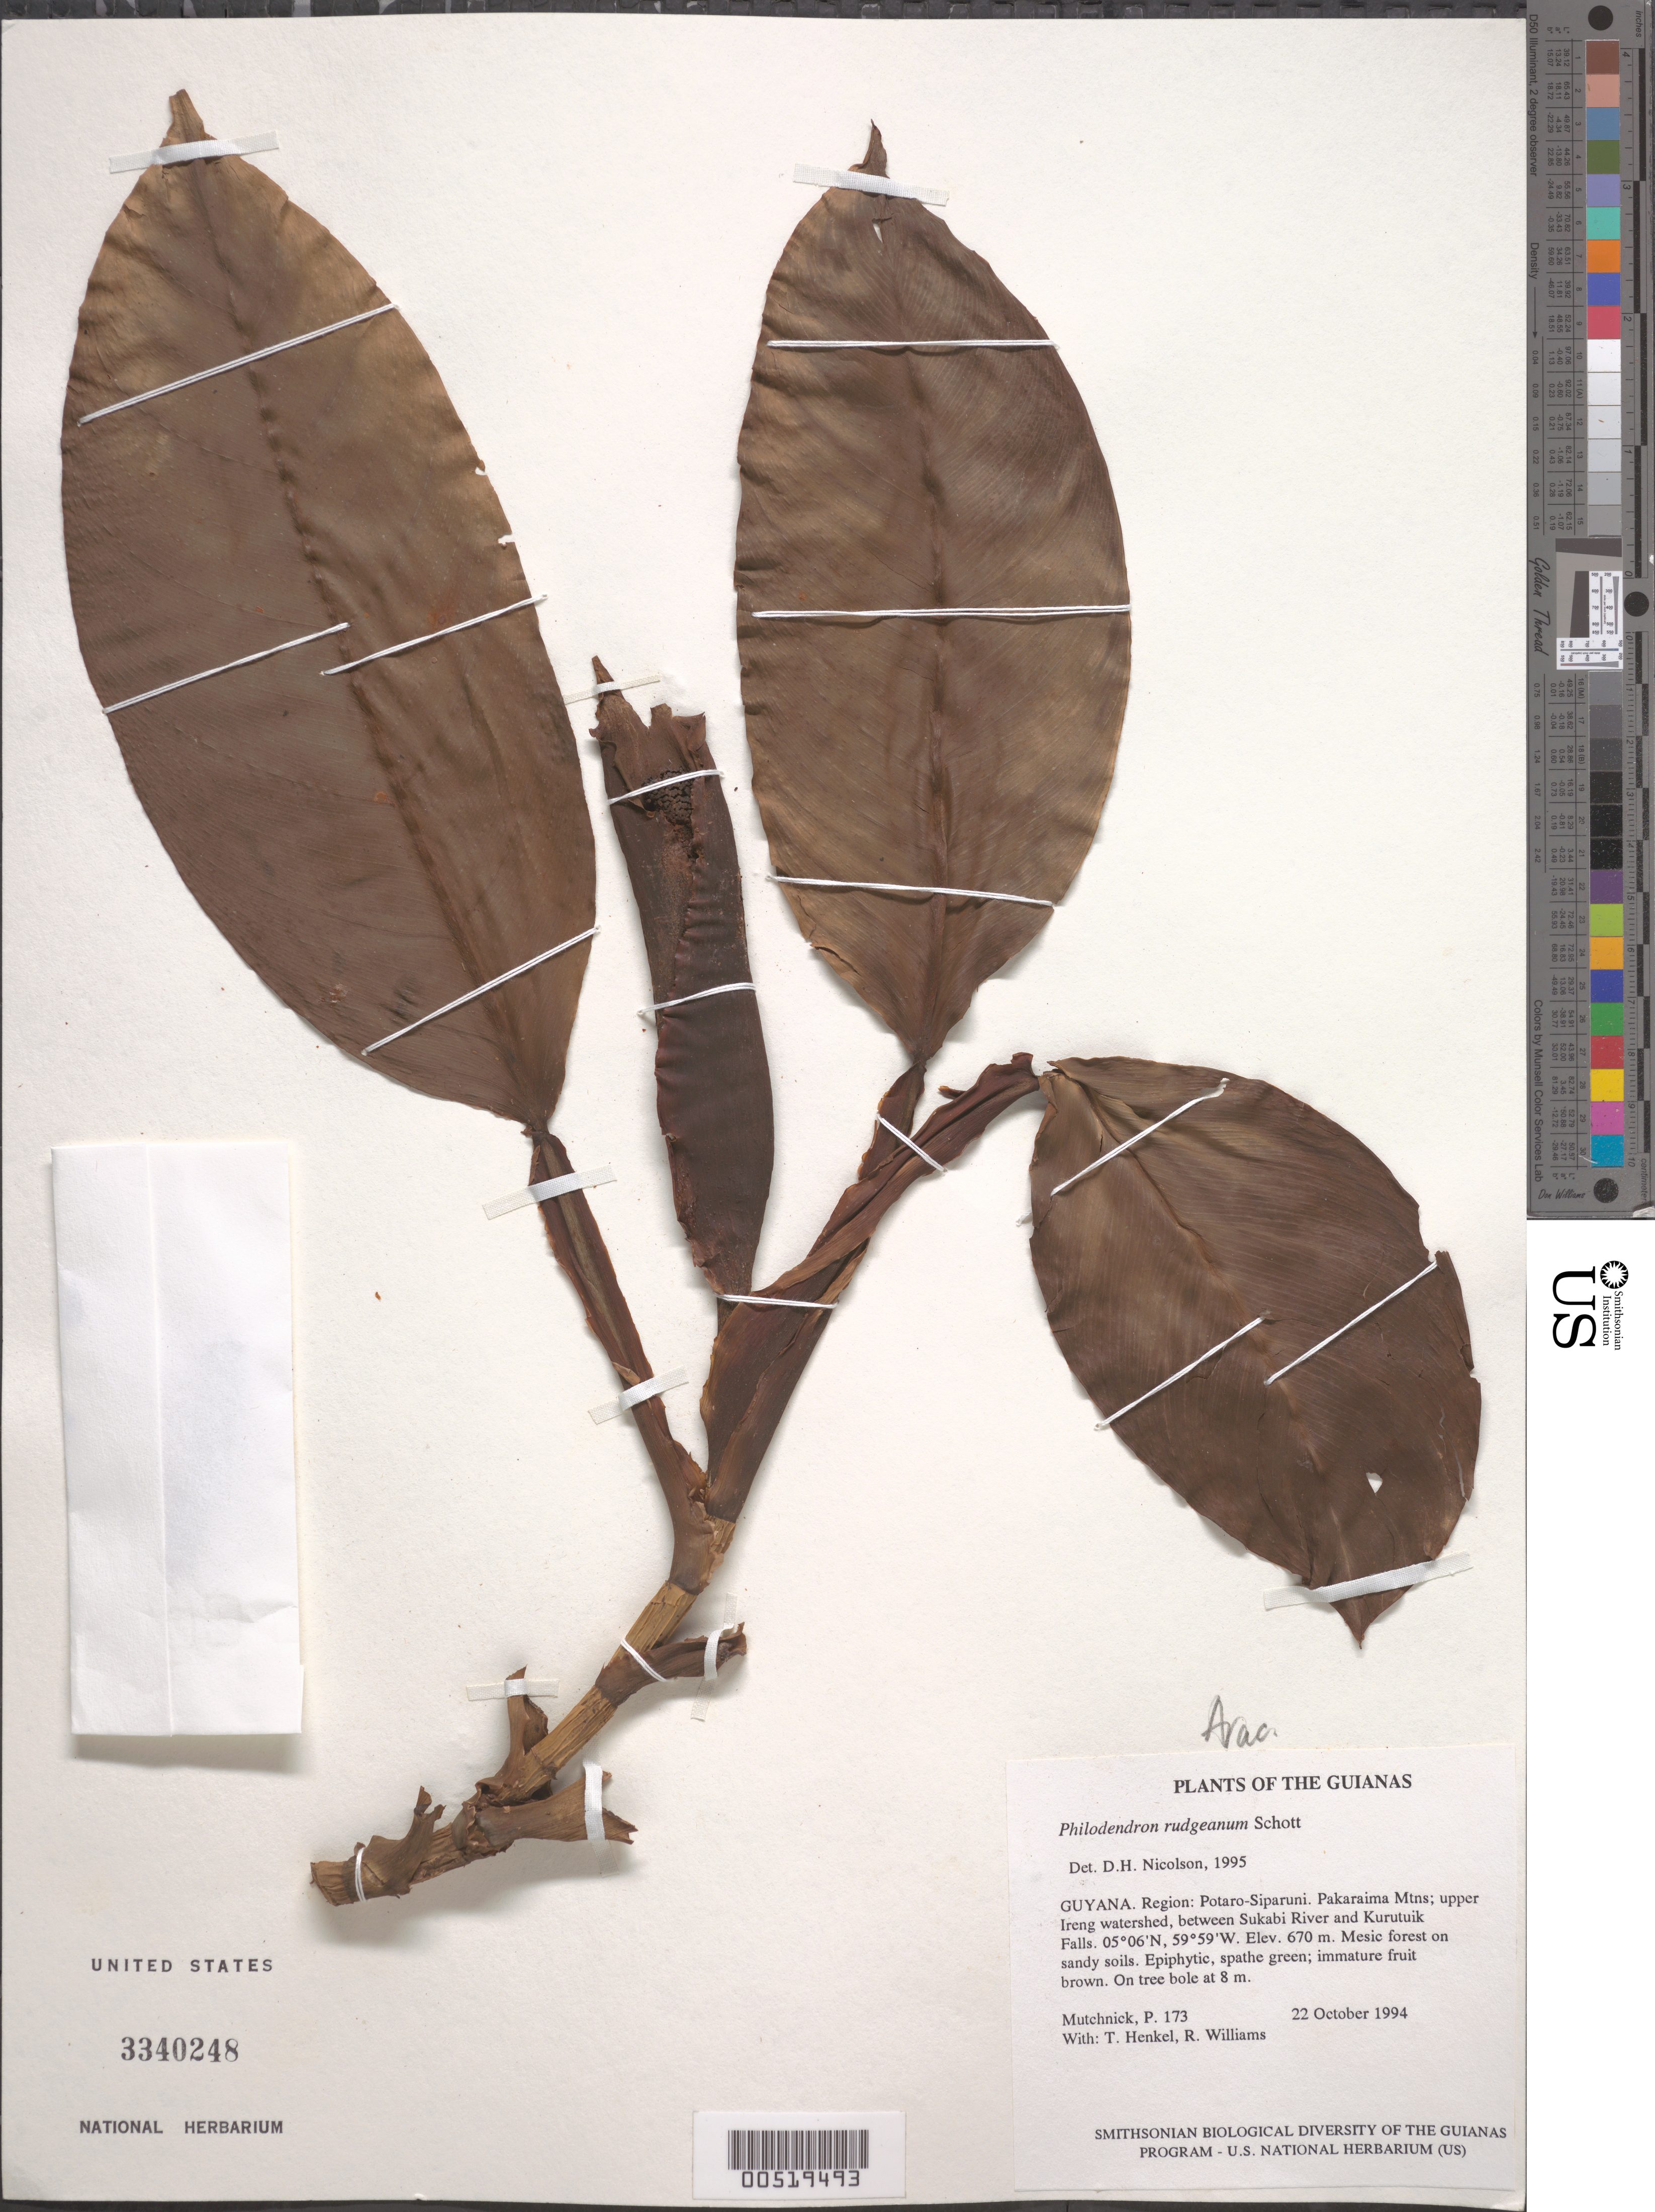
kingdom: Plantae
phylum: Tracheophyta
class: Liliopsida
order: Alismatales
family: Araceae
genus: Philodendron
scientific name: Philodendron rudgeanum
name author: Schott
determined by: Nicolson, Dan H.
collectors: P. Mutchnick, T. Henkel & R. Williams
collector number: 173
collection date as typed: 22 October 1994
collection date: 1994-10-22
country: Guyana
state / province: Potaro-Siparuni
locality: Pakaraima Mtns; upper Ireng watershed, between Sukabi River and Kurutuik Falls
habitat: Mesic forest on sandy soils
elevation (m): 670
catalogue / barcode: US 3340248